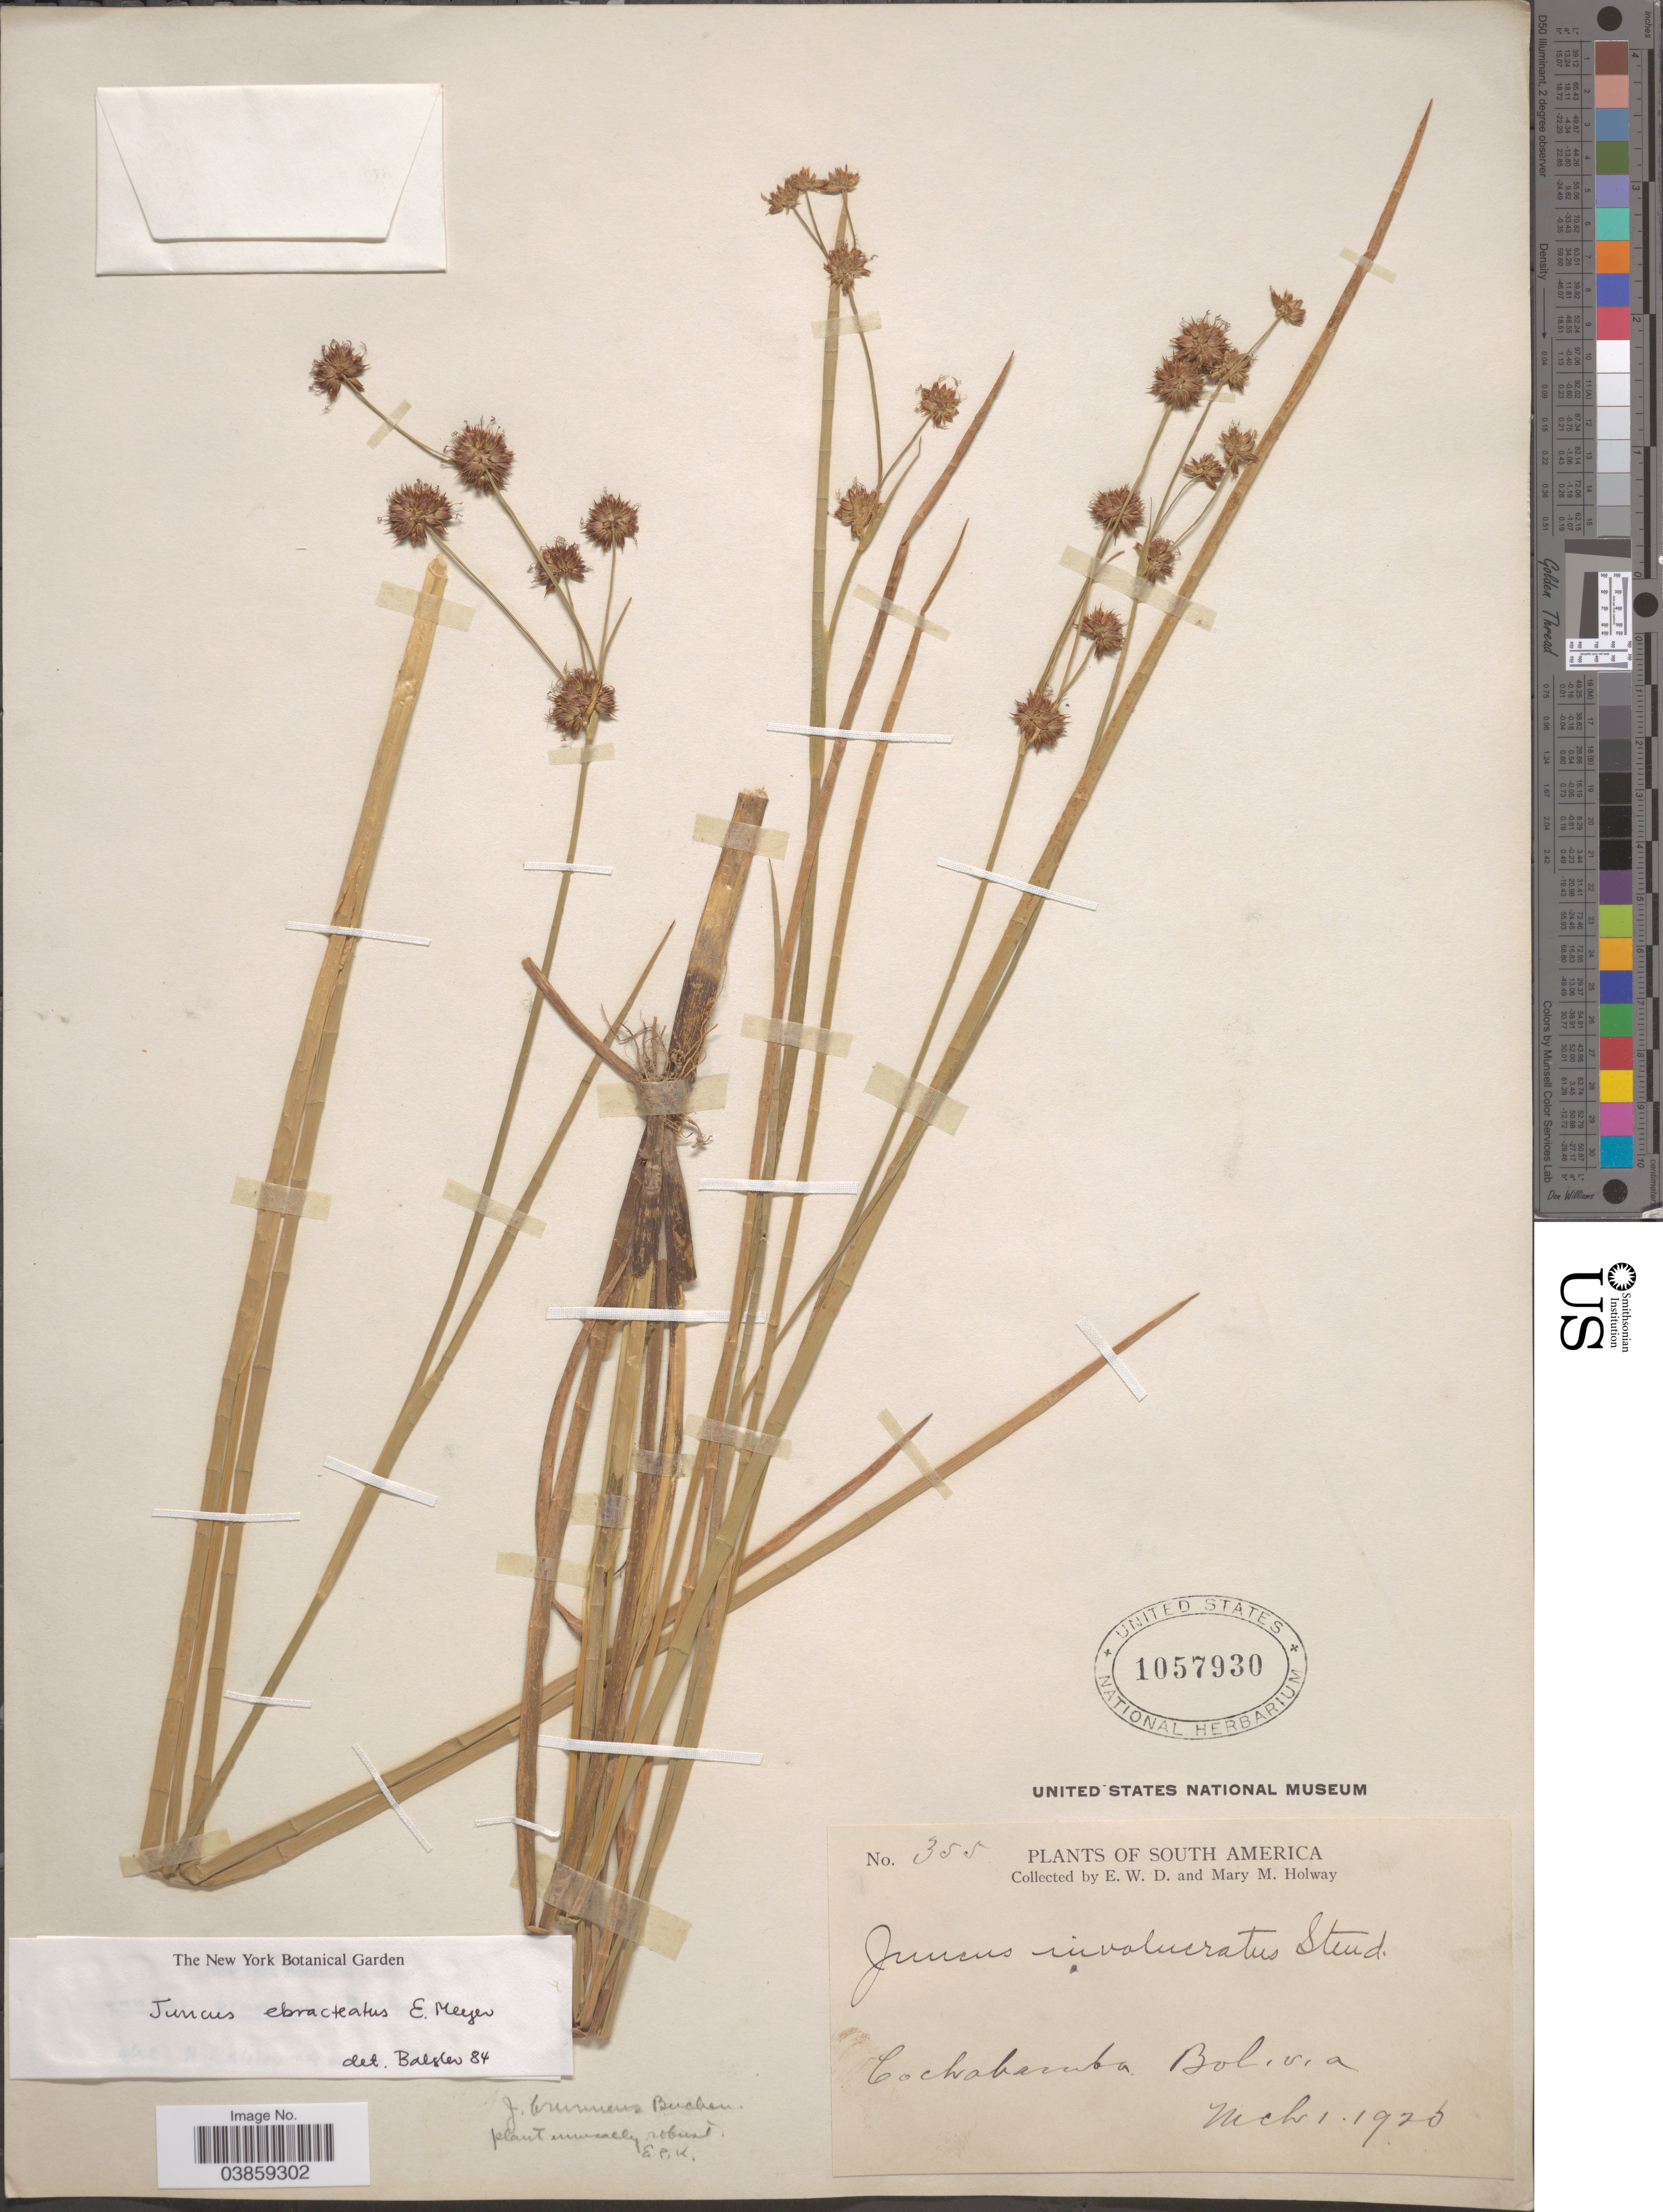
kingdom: Plantae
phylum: Tracheophyta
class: Liliopsida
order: Poales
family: Juncaceae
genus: Juncus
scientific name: Juncus ebracteatus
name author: E. Mey.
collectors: E. W. D. Holway & M. M. Holway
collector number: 355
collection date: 1925-03-01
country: Bolivia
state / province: Cochabamba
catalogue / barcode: US 1057930